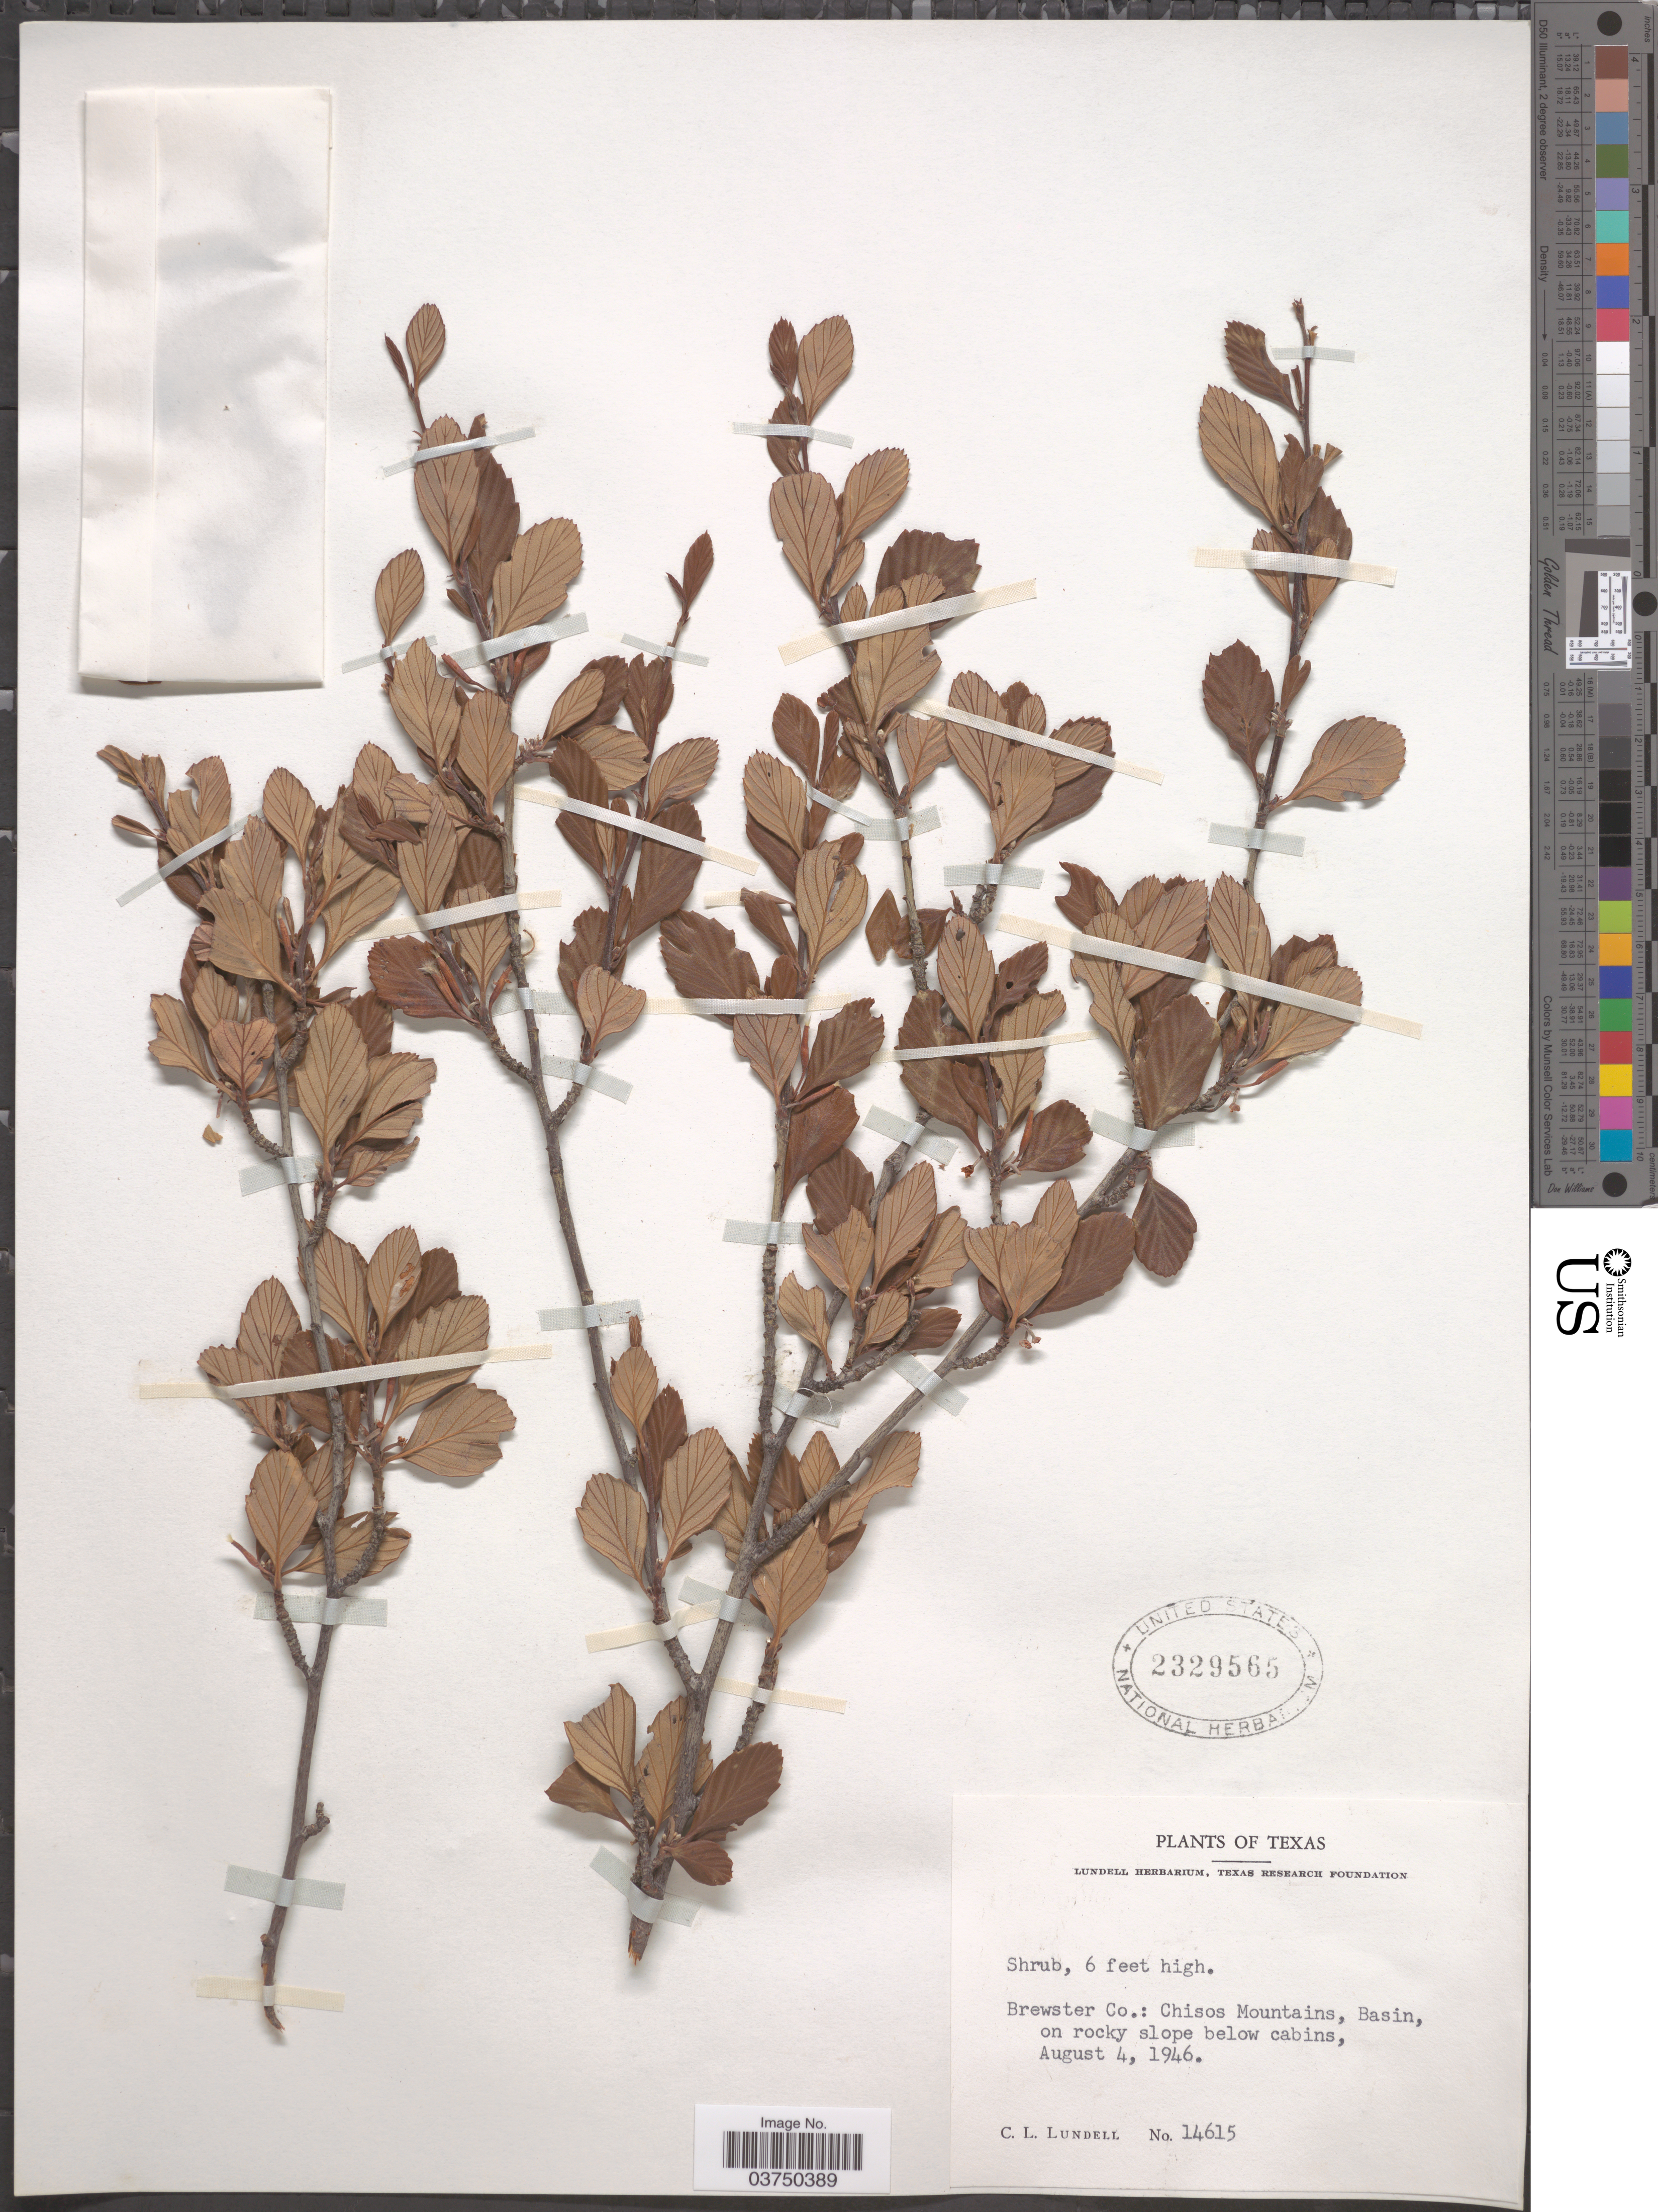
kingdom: Plantae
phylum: Tracheophyta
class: Magnoliopsida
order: Rosales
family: Rosaceae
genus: Cercocarpus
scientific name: Cercocarpus sp.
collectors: C. L. Lundell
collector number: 14615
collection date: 1946-08-04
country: United States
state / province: Texas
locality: Brewster Co.: Chisos Mountains, Basin, on rocky slope below cabins.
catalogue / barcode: US 2329565